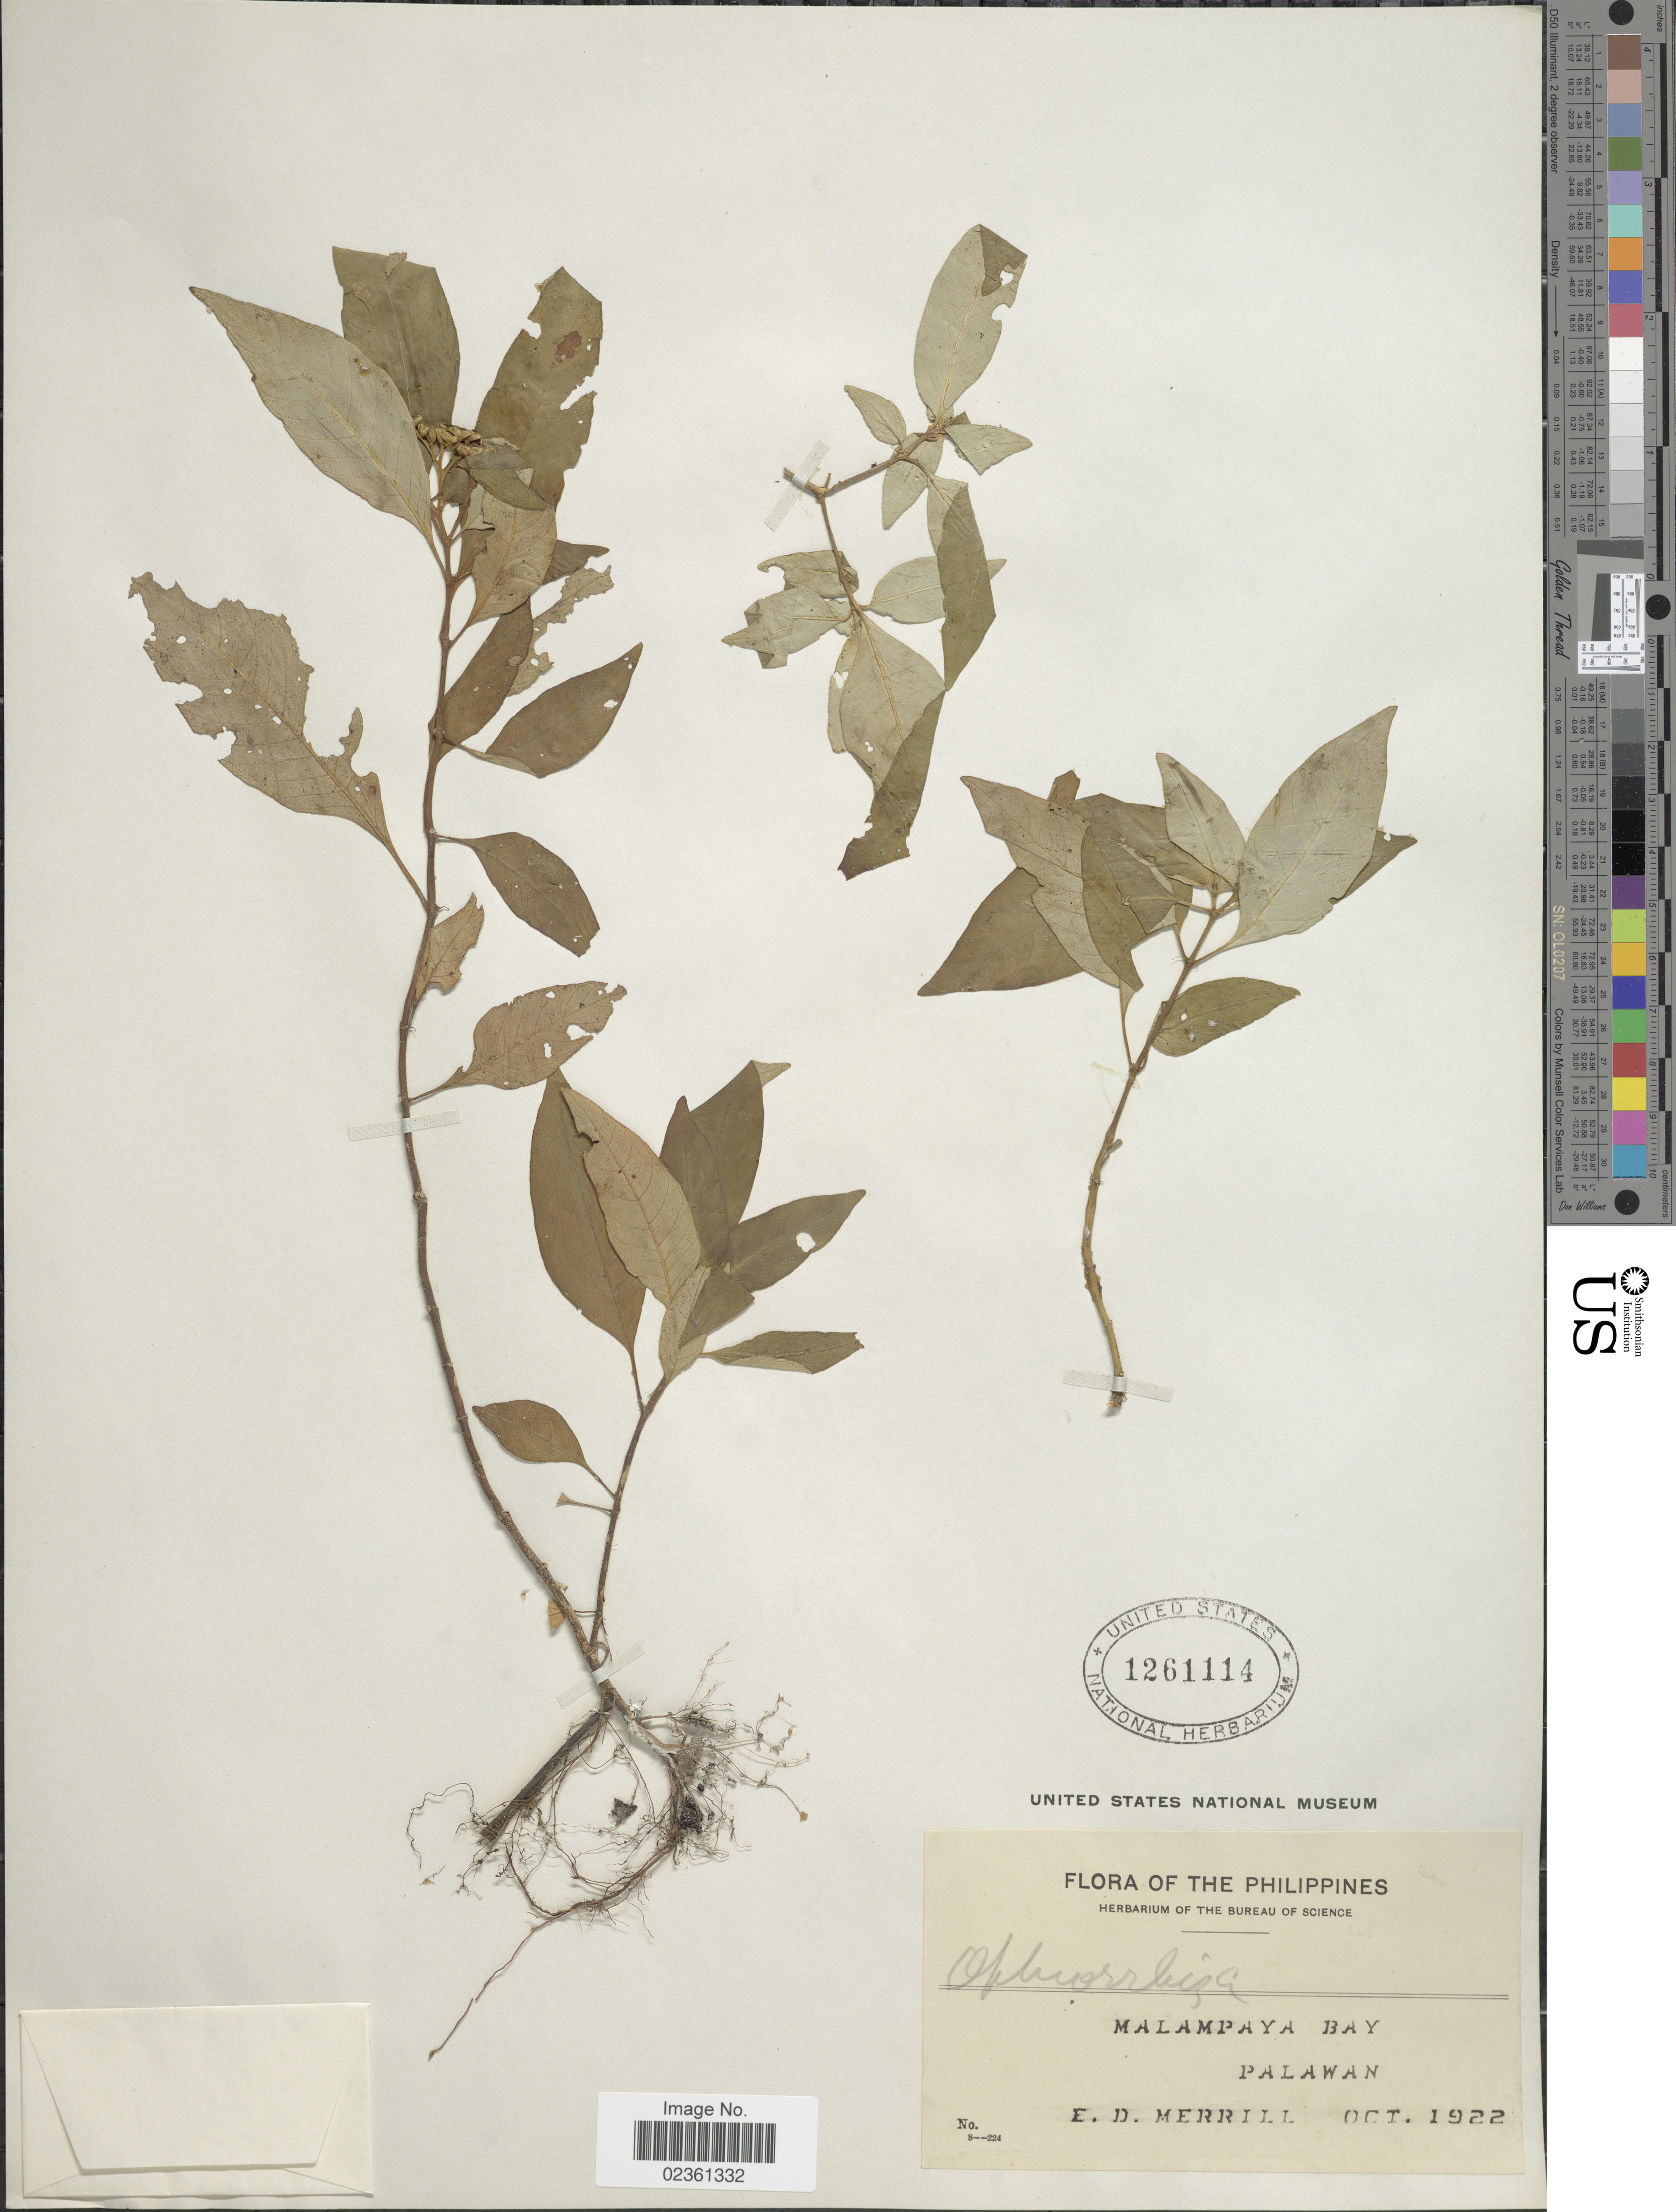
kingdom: Plantae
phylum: Tracheophyta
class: Magnoliopsida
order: Gentianales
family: Rubiaceae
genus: Ophiorrhiza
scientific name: Ophiorrhiza sp.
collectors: E. D. Merrill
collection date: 1922-10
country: Philippines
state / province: Mimaropa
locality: Malampaya Bay, Palawan.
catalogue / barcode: US 1261114